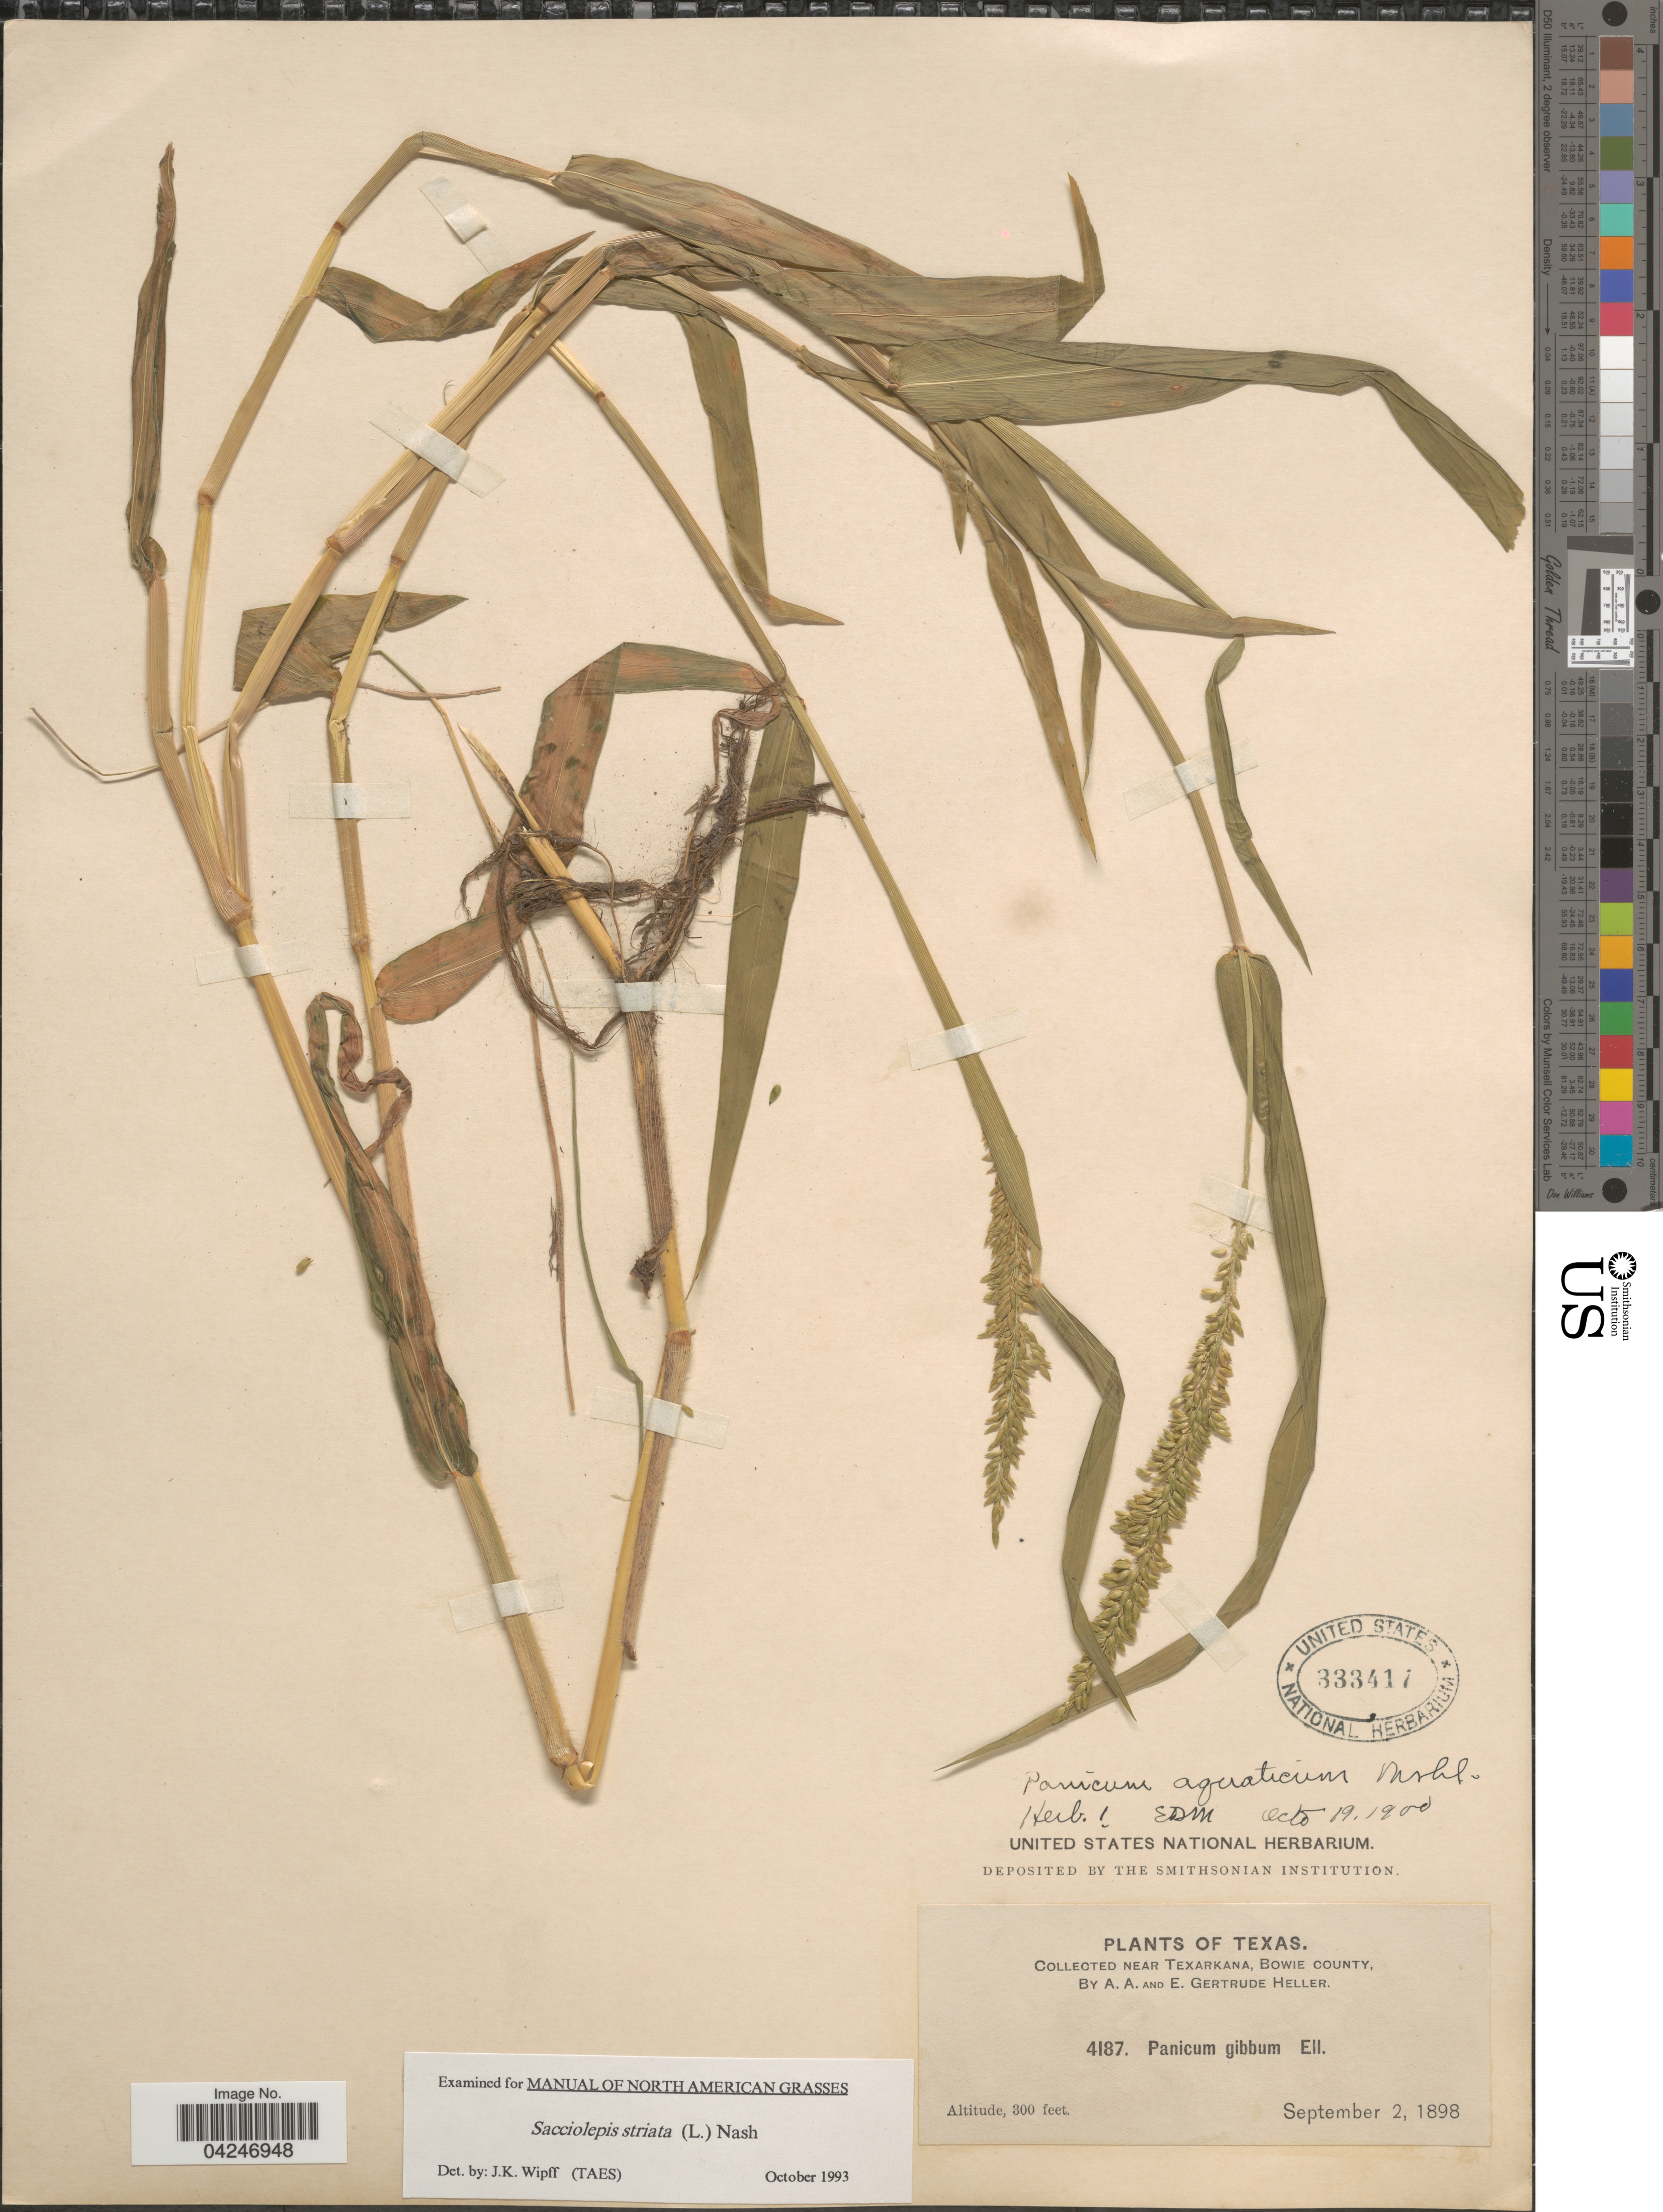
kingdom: Plantae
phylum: Tracheophyta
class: Liliopsida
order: Poales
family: Poaceae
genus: Sacciolepis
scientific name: Sacciolepis striata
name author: (L.) Nash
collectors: A. A. Heller & E. G. Heller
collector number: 4187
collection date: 1898-09-02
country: United States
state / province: Texas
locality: Near Texarkana, Bowie county.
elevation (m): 91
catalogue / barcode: US 333417